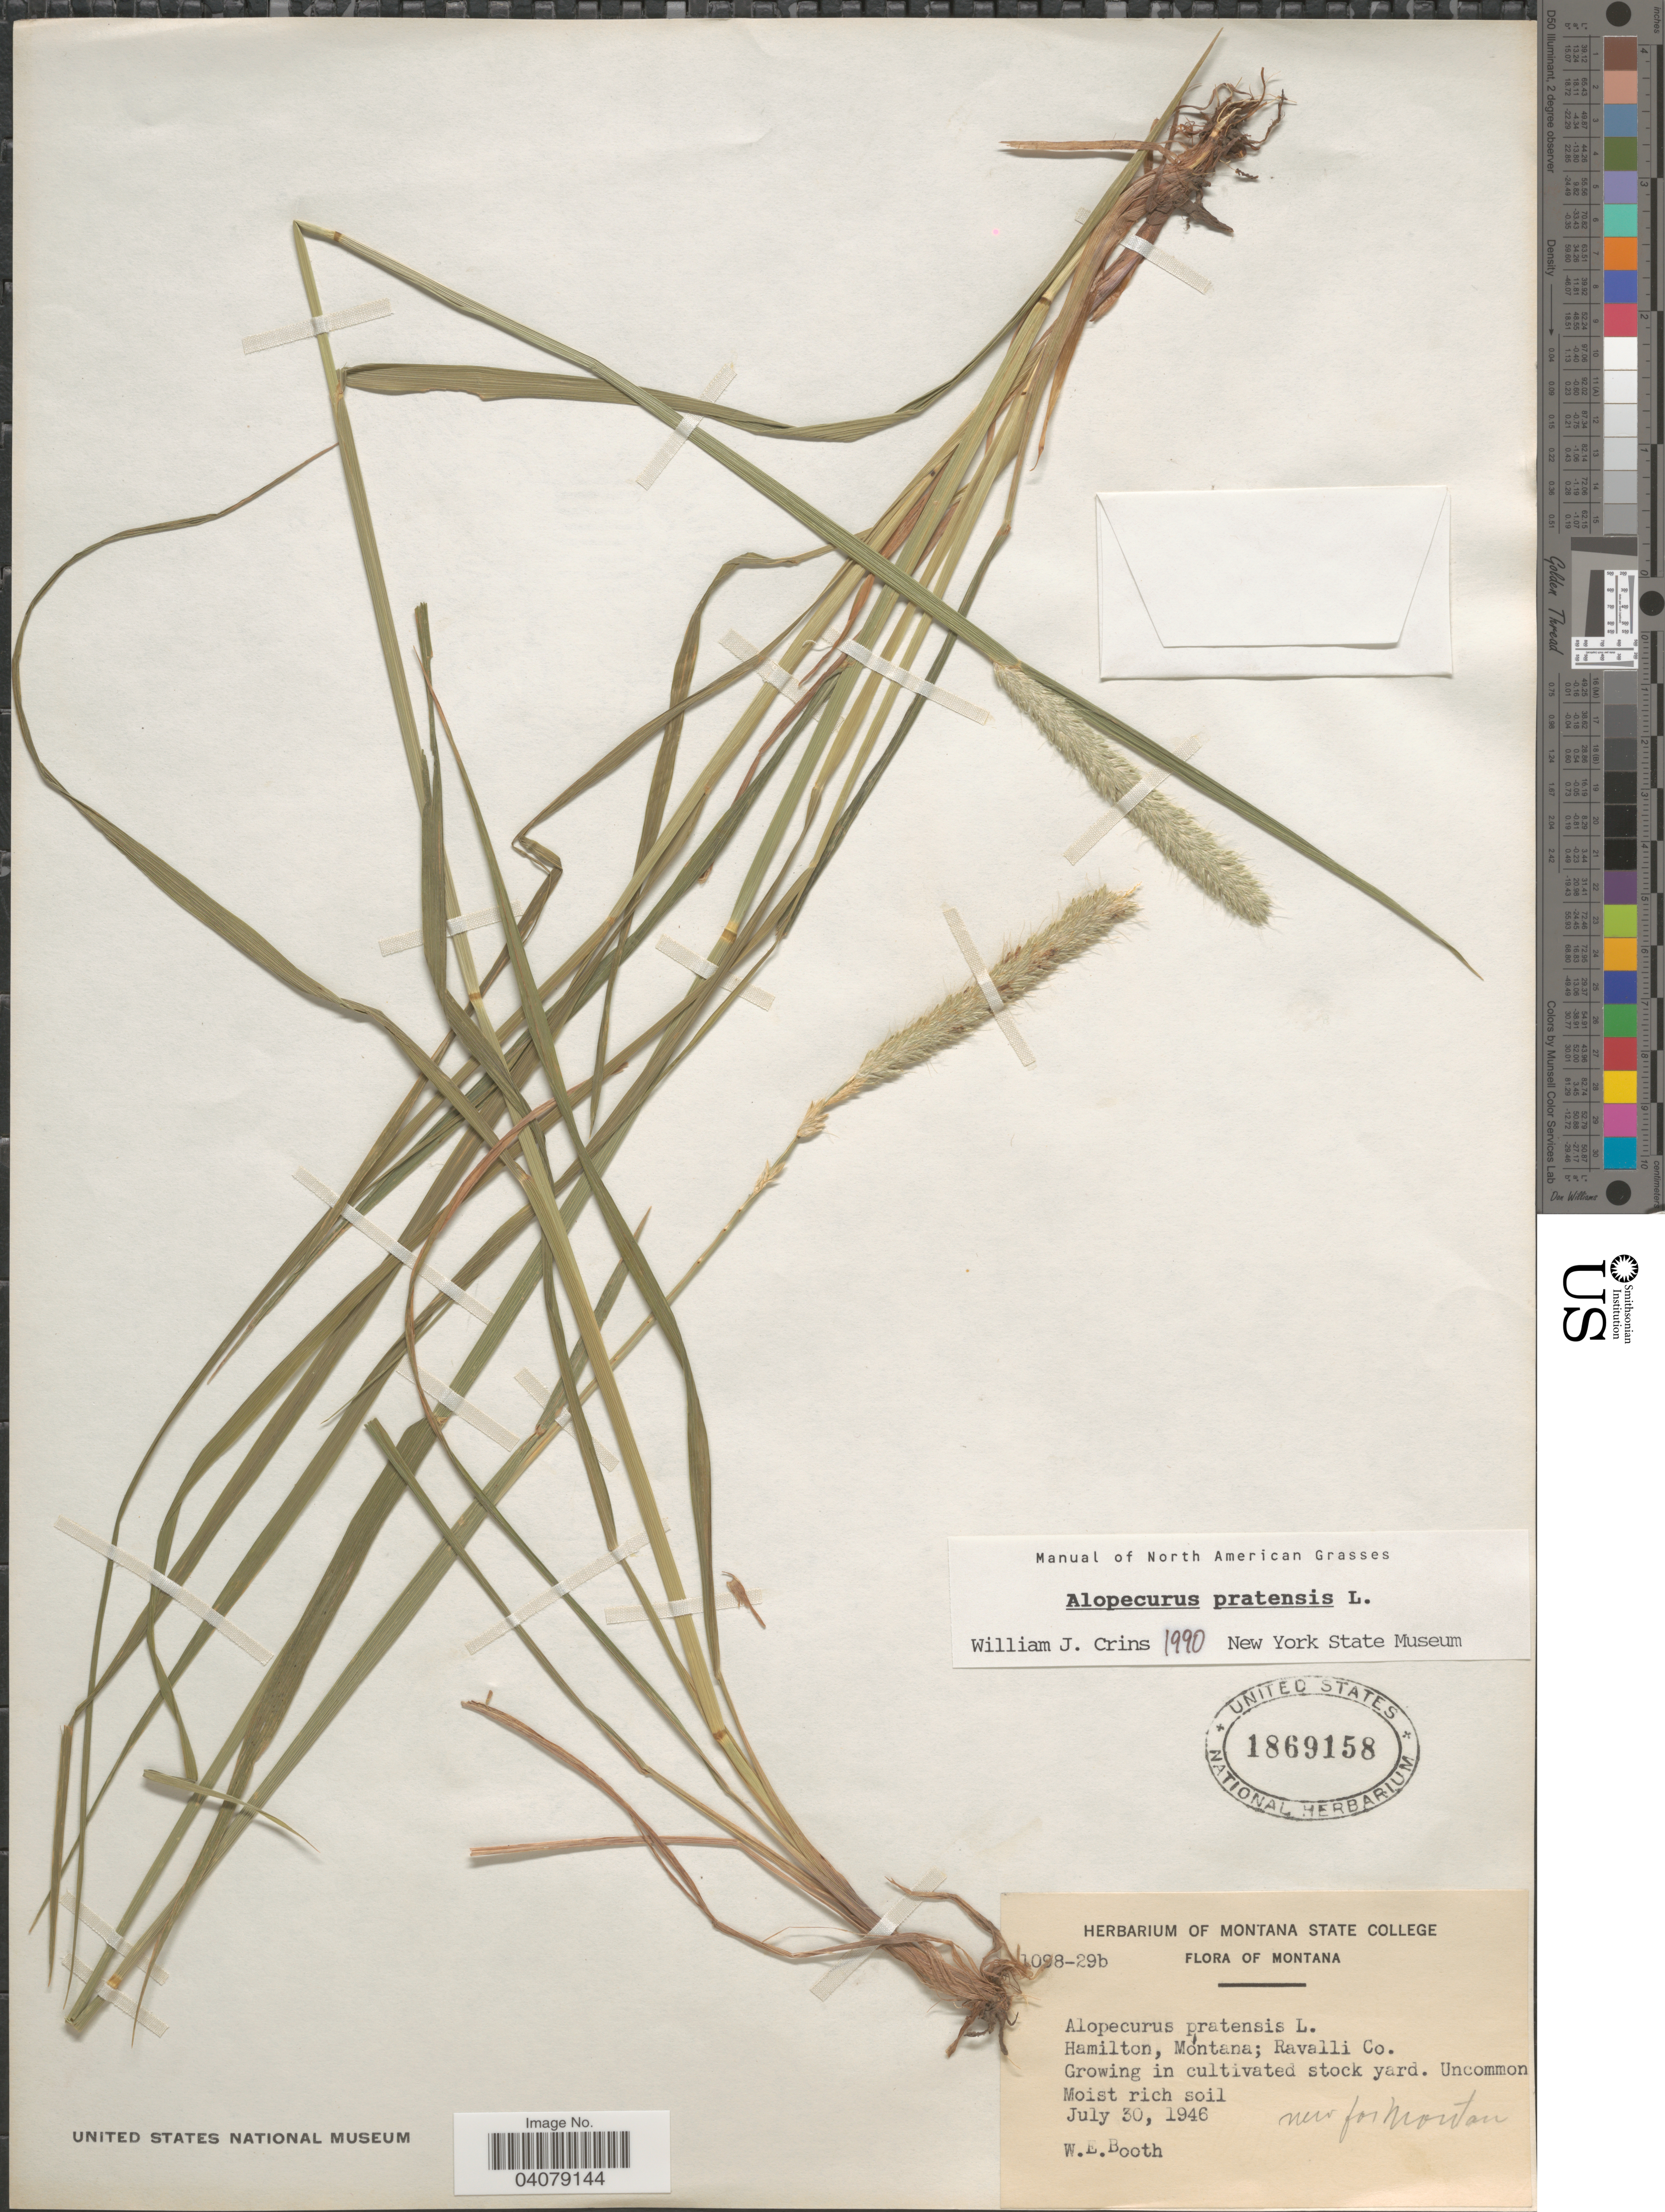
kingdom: Plantae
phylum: Tracheophyta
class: Liliopsida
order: Poales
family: Poaceae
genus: Alopecurus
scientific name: Alopecurus pratensis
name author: L.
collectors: W. Booth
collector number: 1098-29b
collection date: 1946-07-30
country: United States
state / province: Montana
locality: Hamilton; Ravalli Co. Growing in cultivated stock yard. Uncommon Moist rich soil.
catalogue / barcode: US 1869158